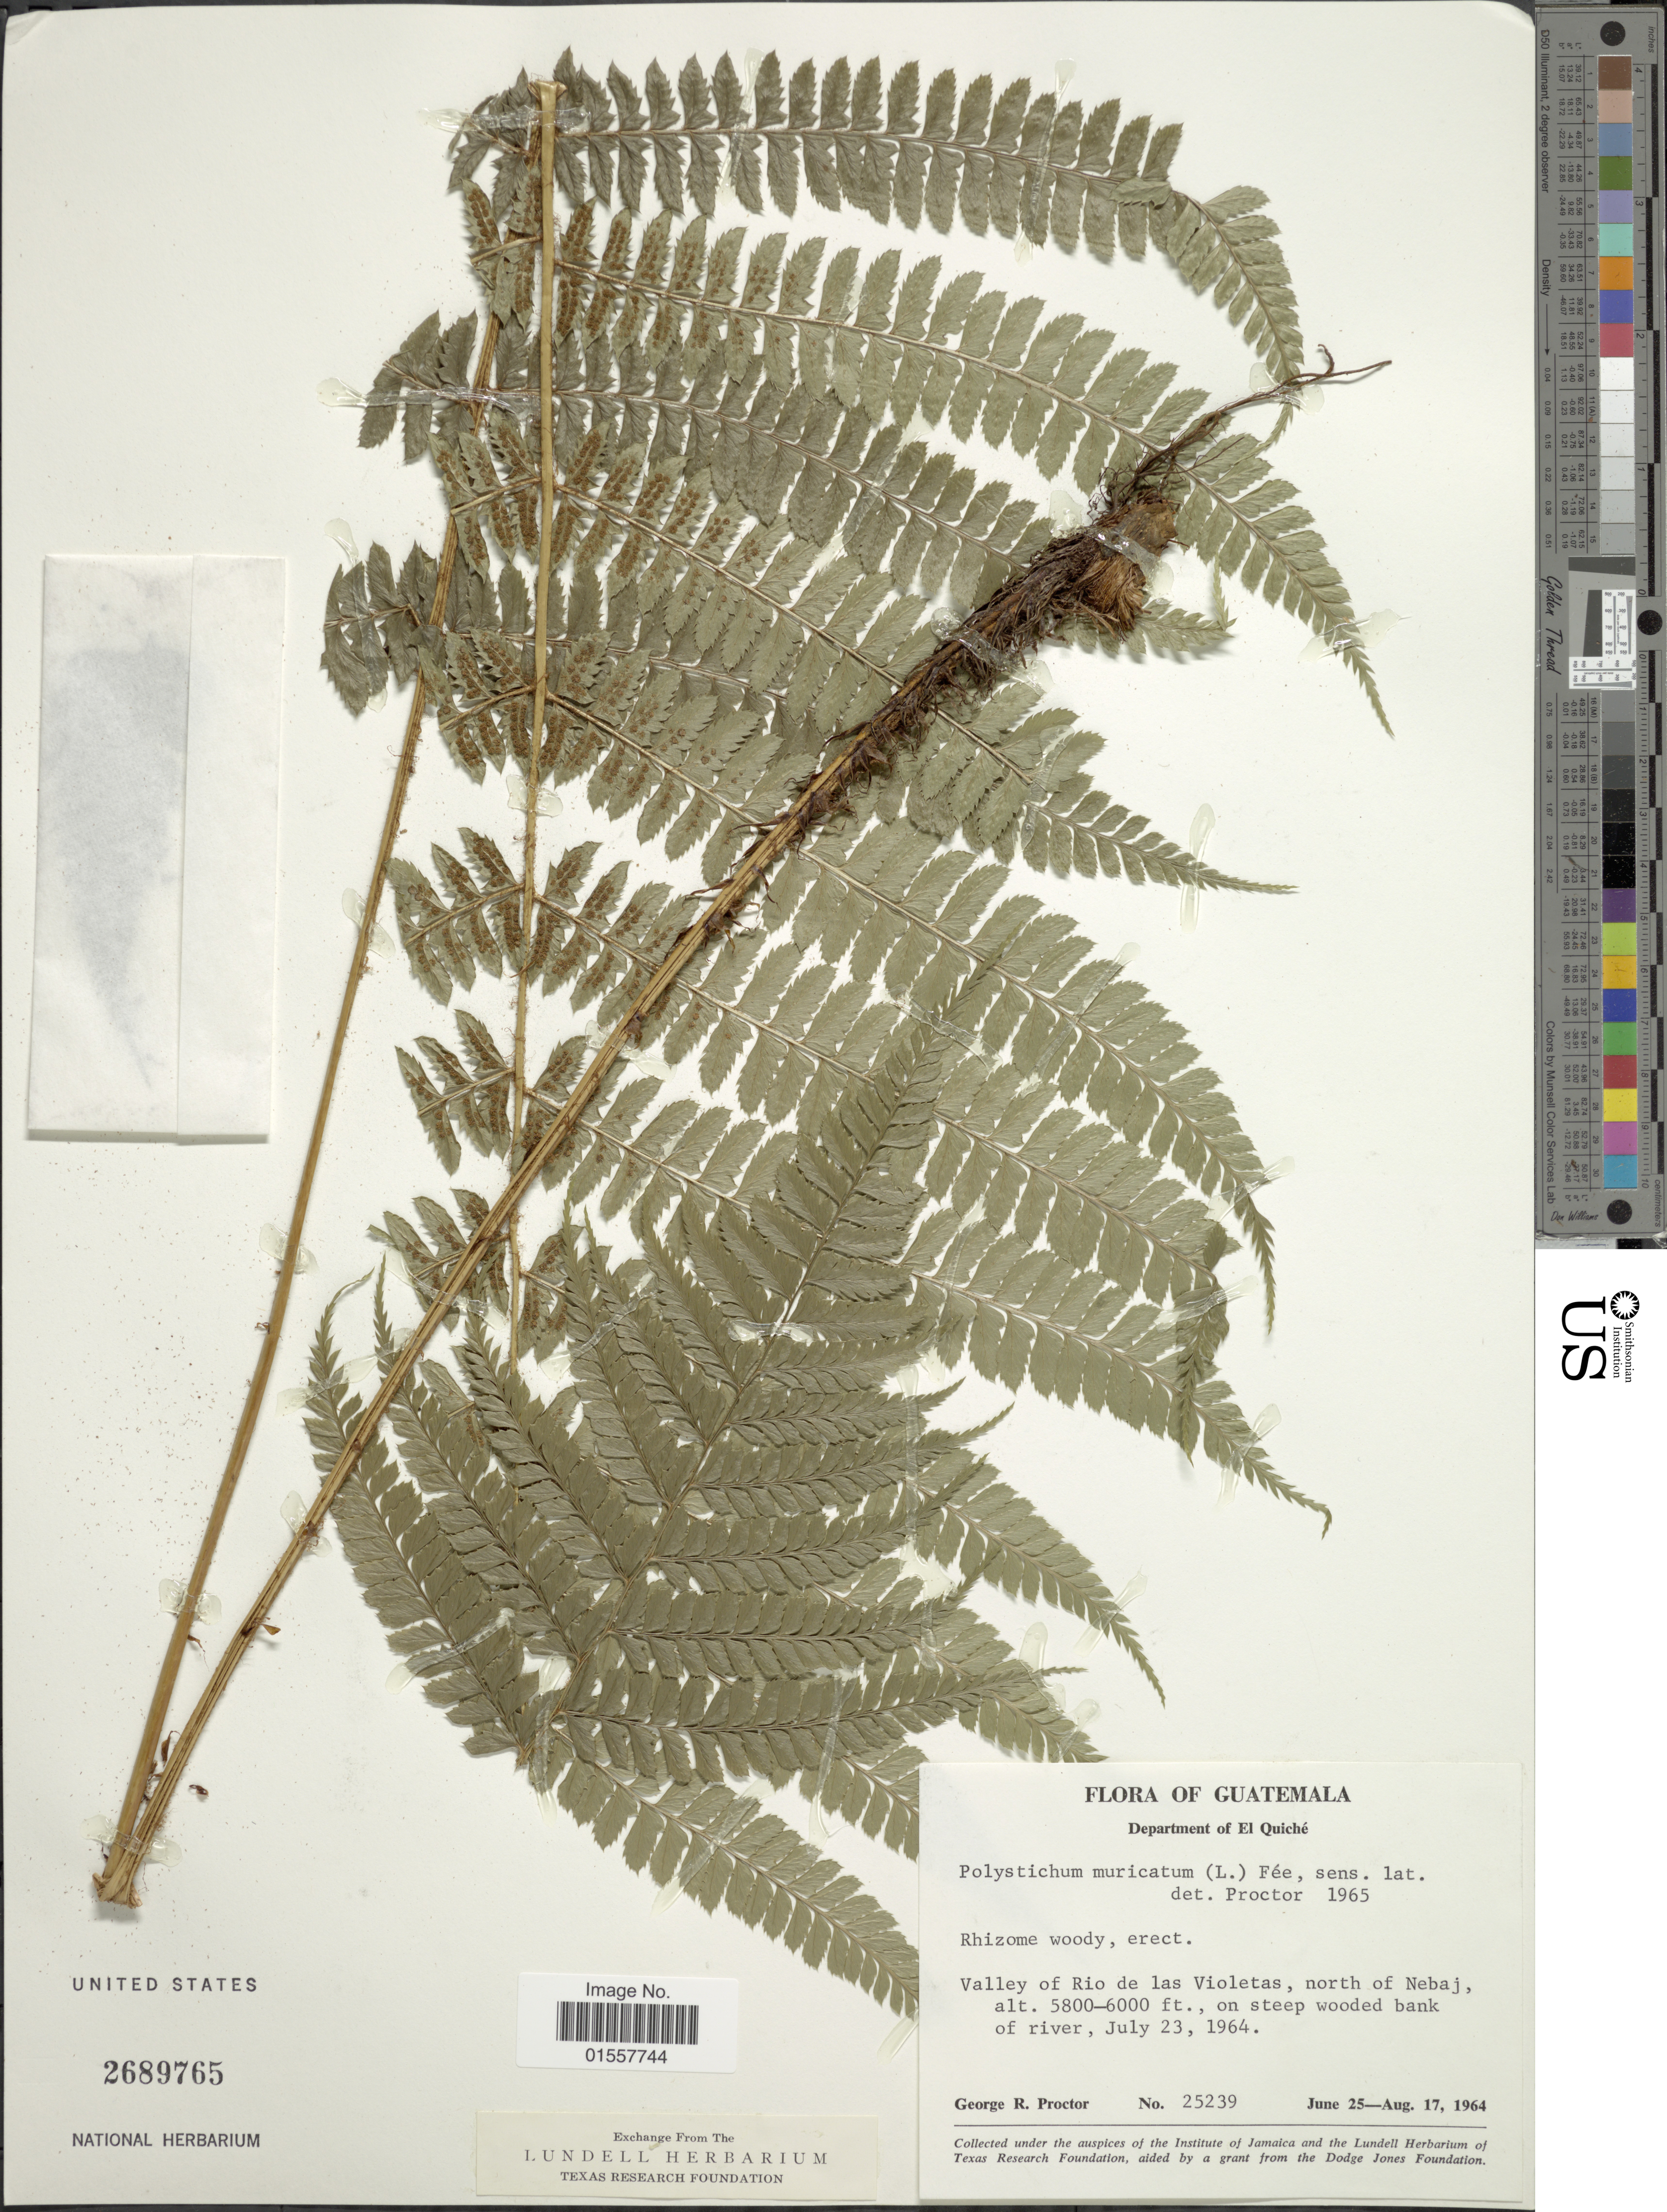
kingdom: Plantae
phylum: Tracheophyta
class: Polypodiopsida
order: Polypodiales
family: Dryopteridaceae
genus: Polystichum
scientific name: Polystichum muricatum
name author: (L.) Fée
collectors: G. R. Proctor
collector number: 25239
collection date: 1964-06-25/1964-08-17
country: Guatemala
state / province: El Quiché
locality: Department of El Quiche, Valley of Rio de las Violetas, north of Nebaj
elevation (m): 1768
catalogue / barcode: US 2689765